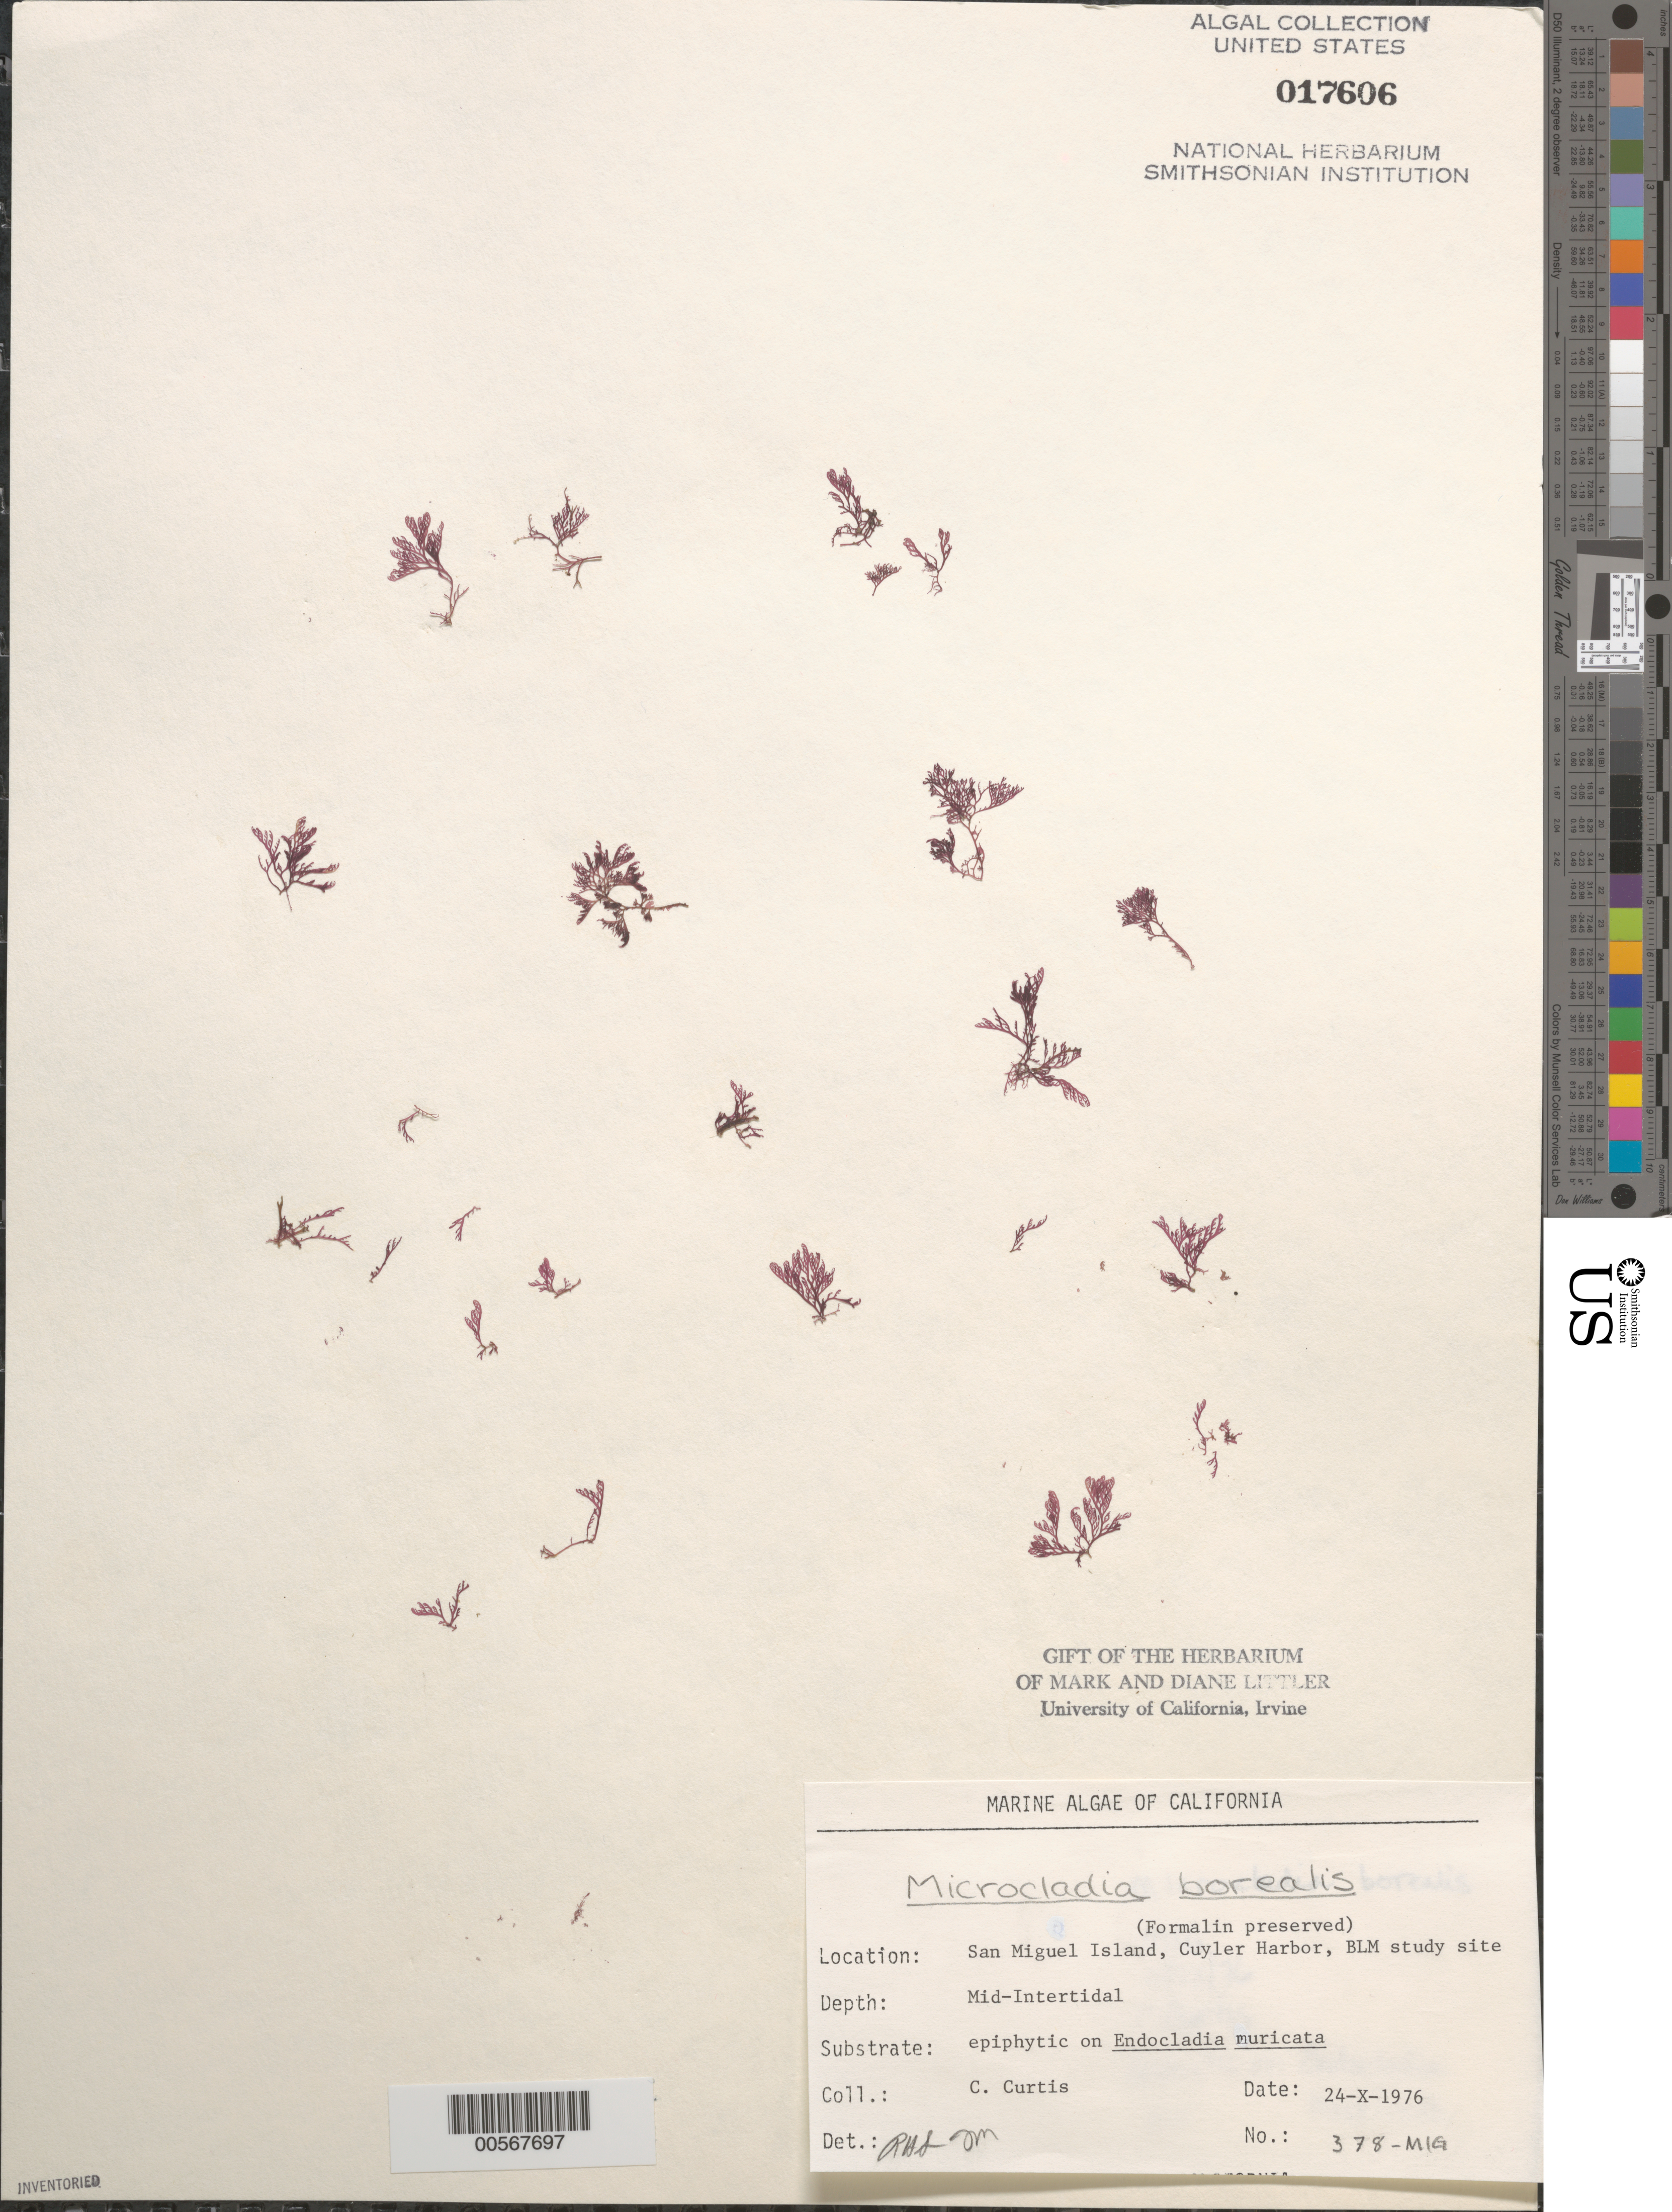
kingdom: Plantae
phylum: Rhodophyta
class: Florideophyceae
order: Ceramiales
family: Ceramiaceae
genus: Microcladia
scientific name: Microcladia borealis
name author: Rupr.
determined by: Sims, Robert H.; Murray, S. N.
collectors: C. Curtis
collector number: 378-mig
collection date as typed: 24 Oct 1976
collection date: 1976-10-24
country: United States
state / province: California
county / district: Santa Barbara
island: San Miguel Island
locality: Cuyler Harbor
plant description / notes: BLM-SOCALBIGHT Rocky Intertidal Survey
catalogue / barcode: US 17606